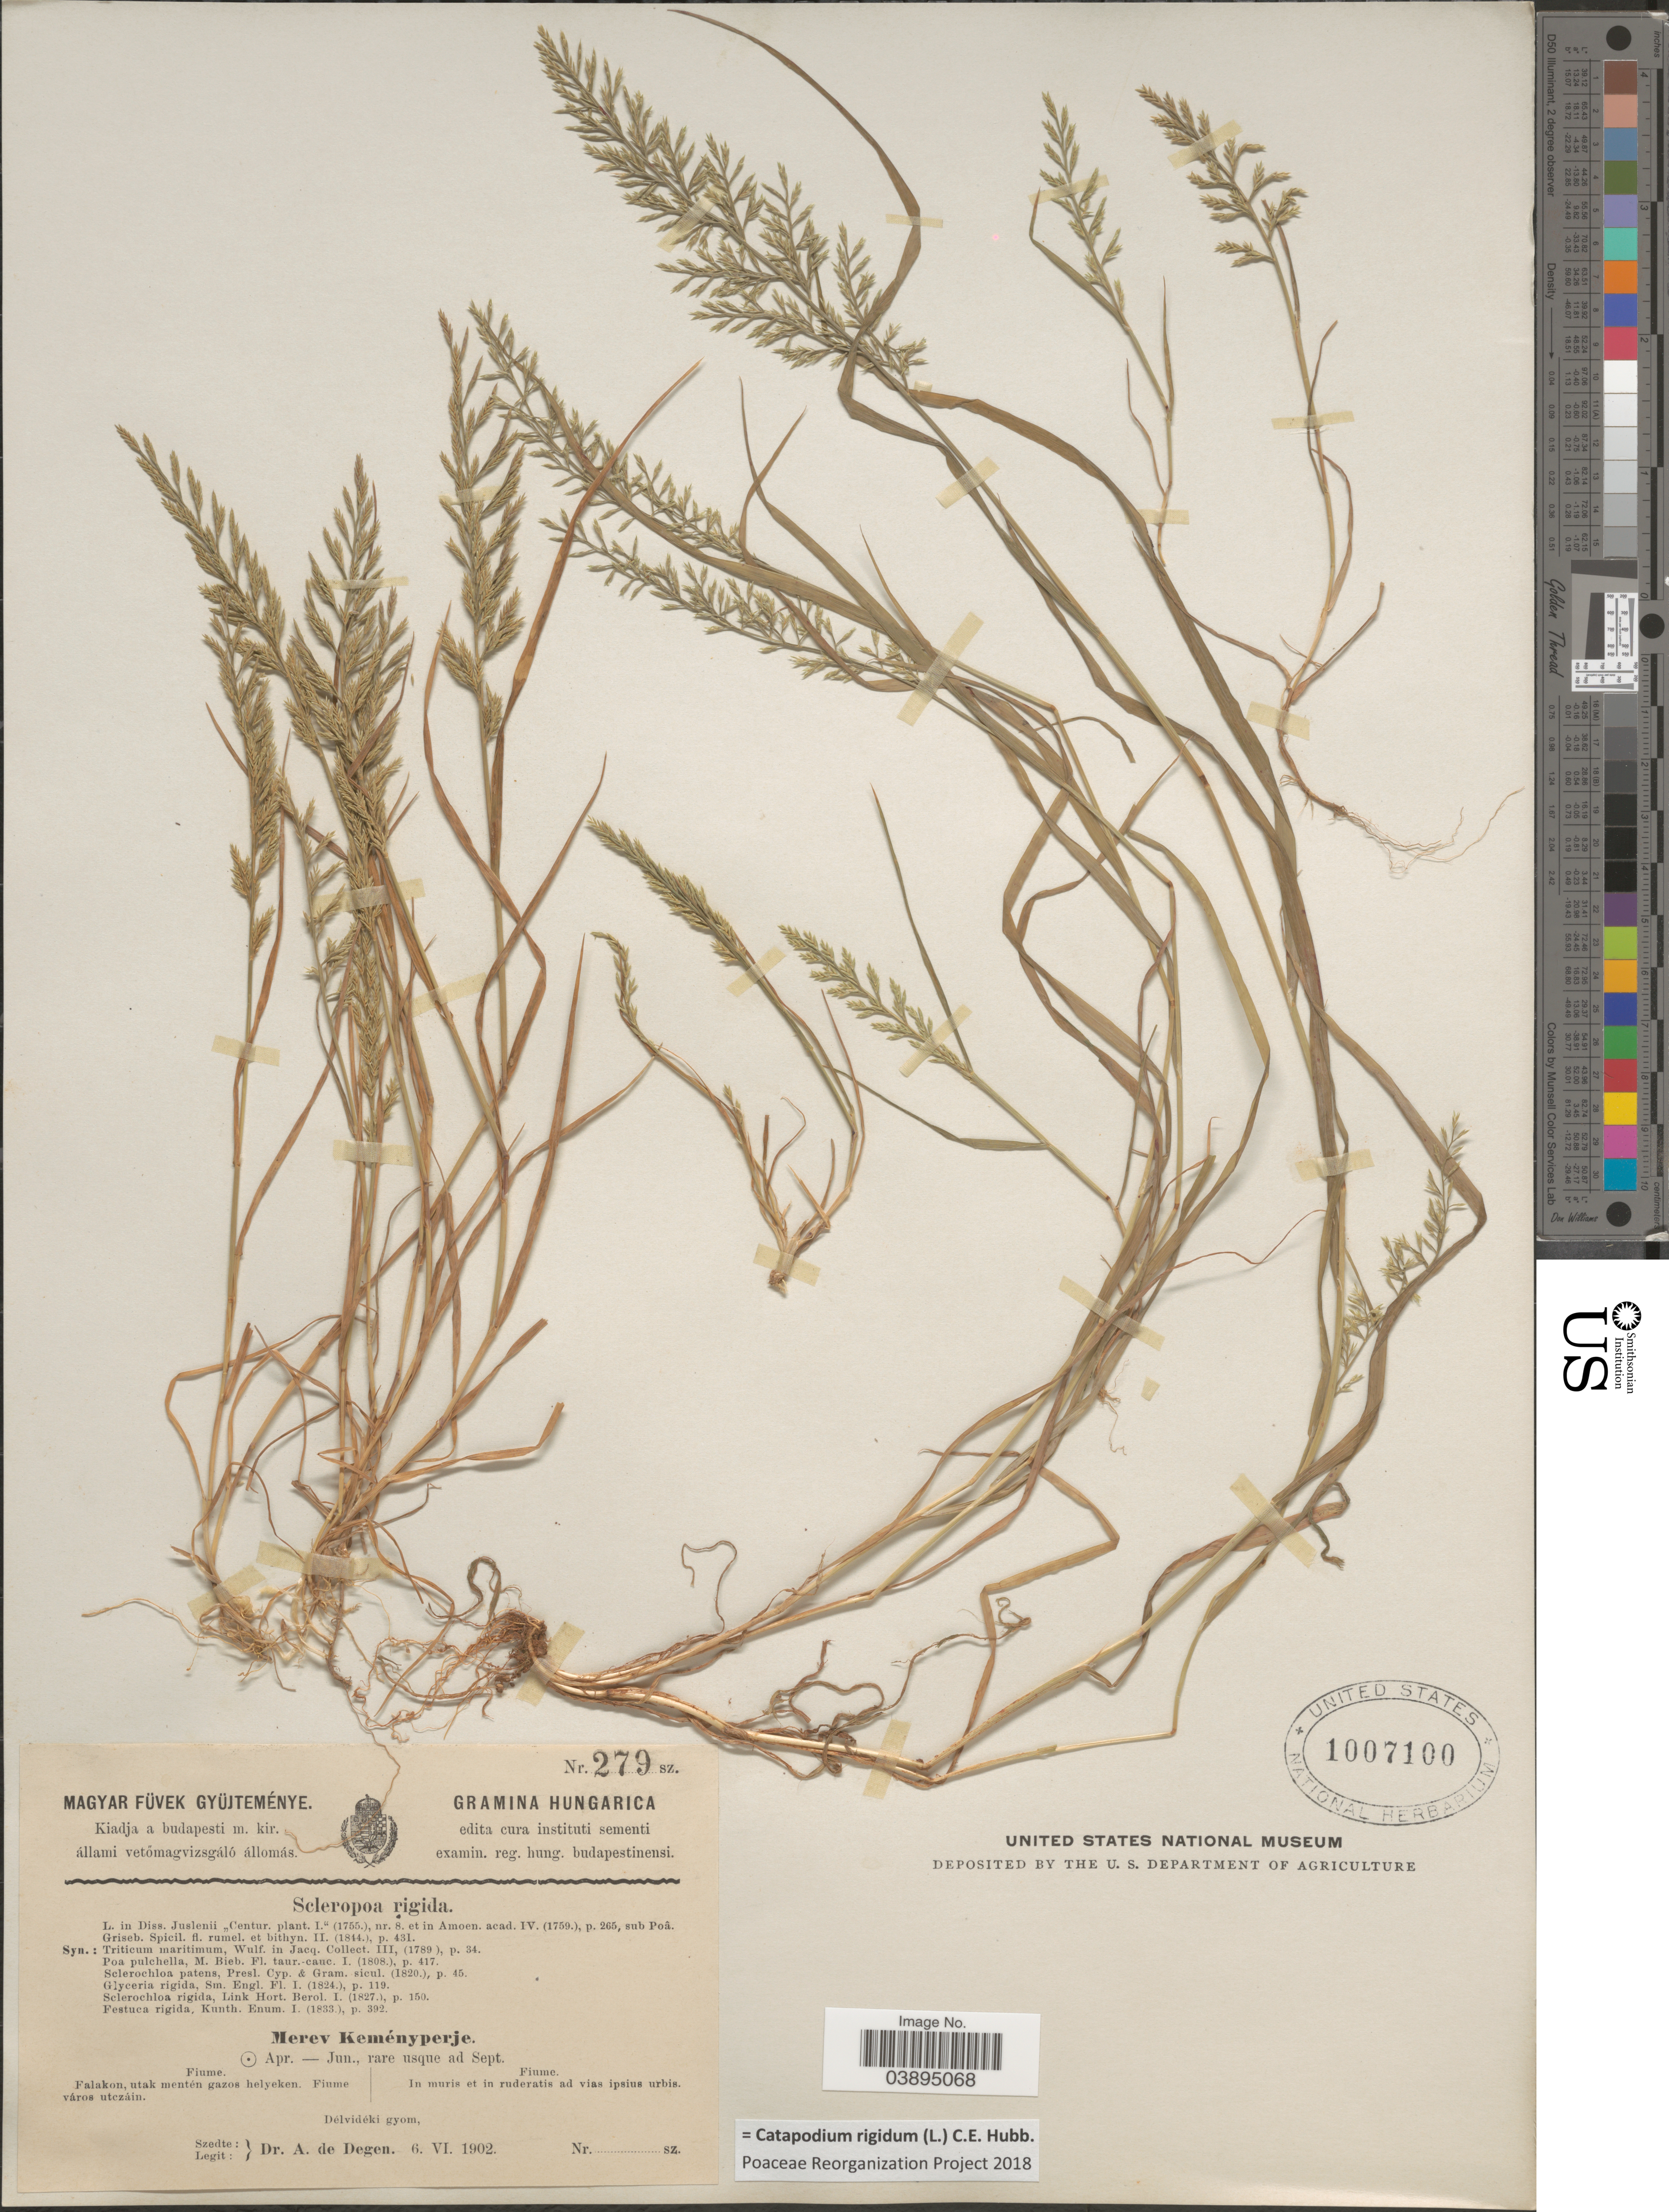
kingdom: Plantae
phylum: Tracheophyta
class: Liliopsida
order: Poales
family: Poaceae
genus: Catapodium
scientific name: Catapodium rigidum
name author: (L.) C.E. Hubb.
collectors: A. Degen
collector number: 279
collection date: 1902-06-06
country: Hungary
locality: Hungarica. Fiume. In muris et in ruderatis ad vias ipsius urbis.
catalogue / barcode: US 1007100